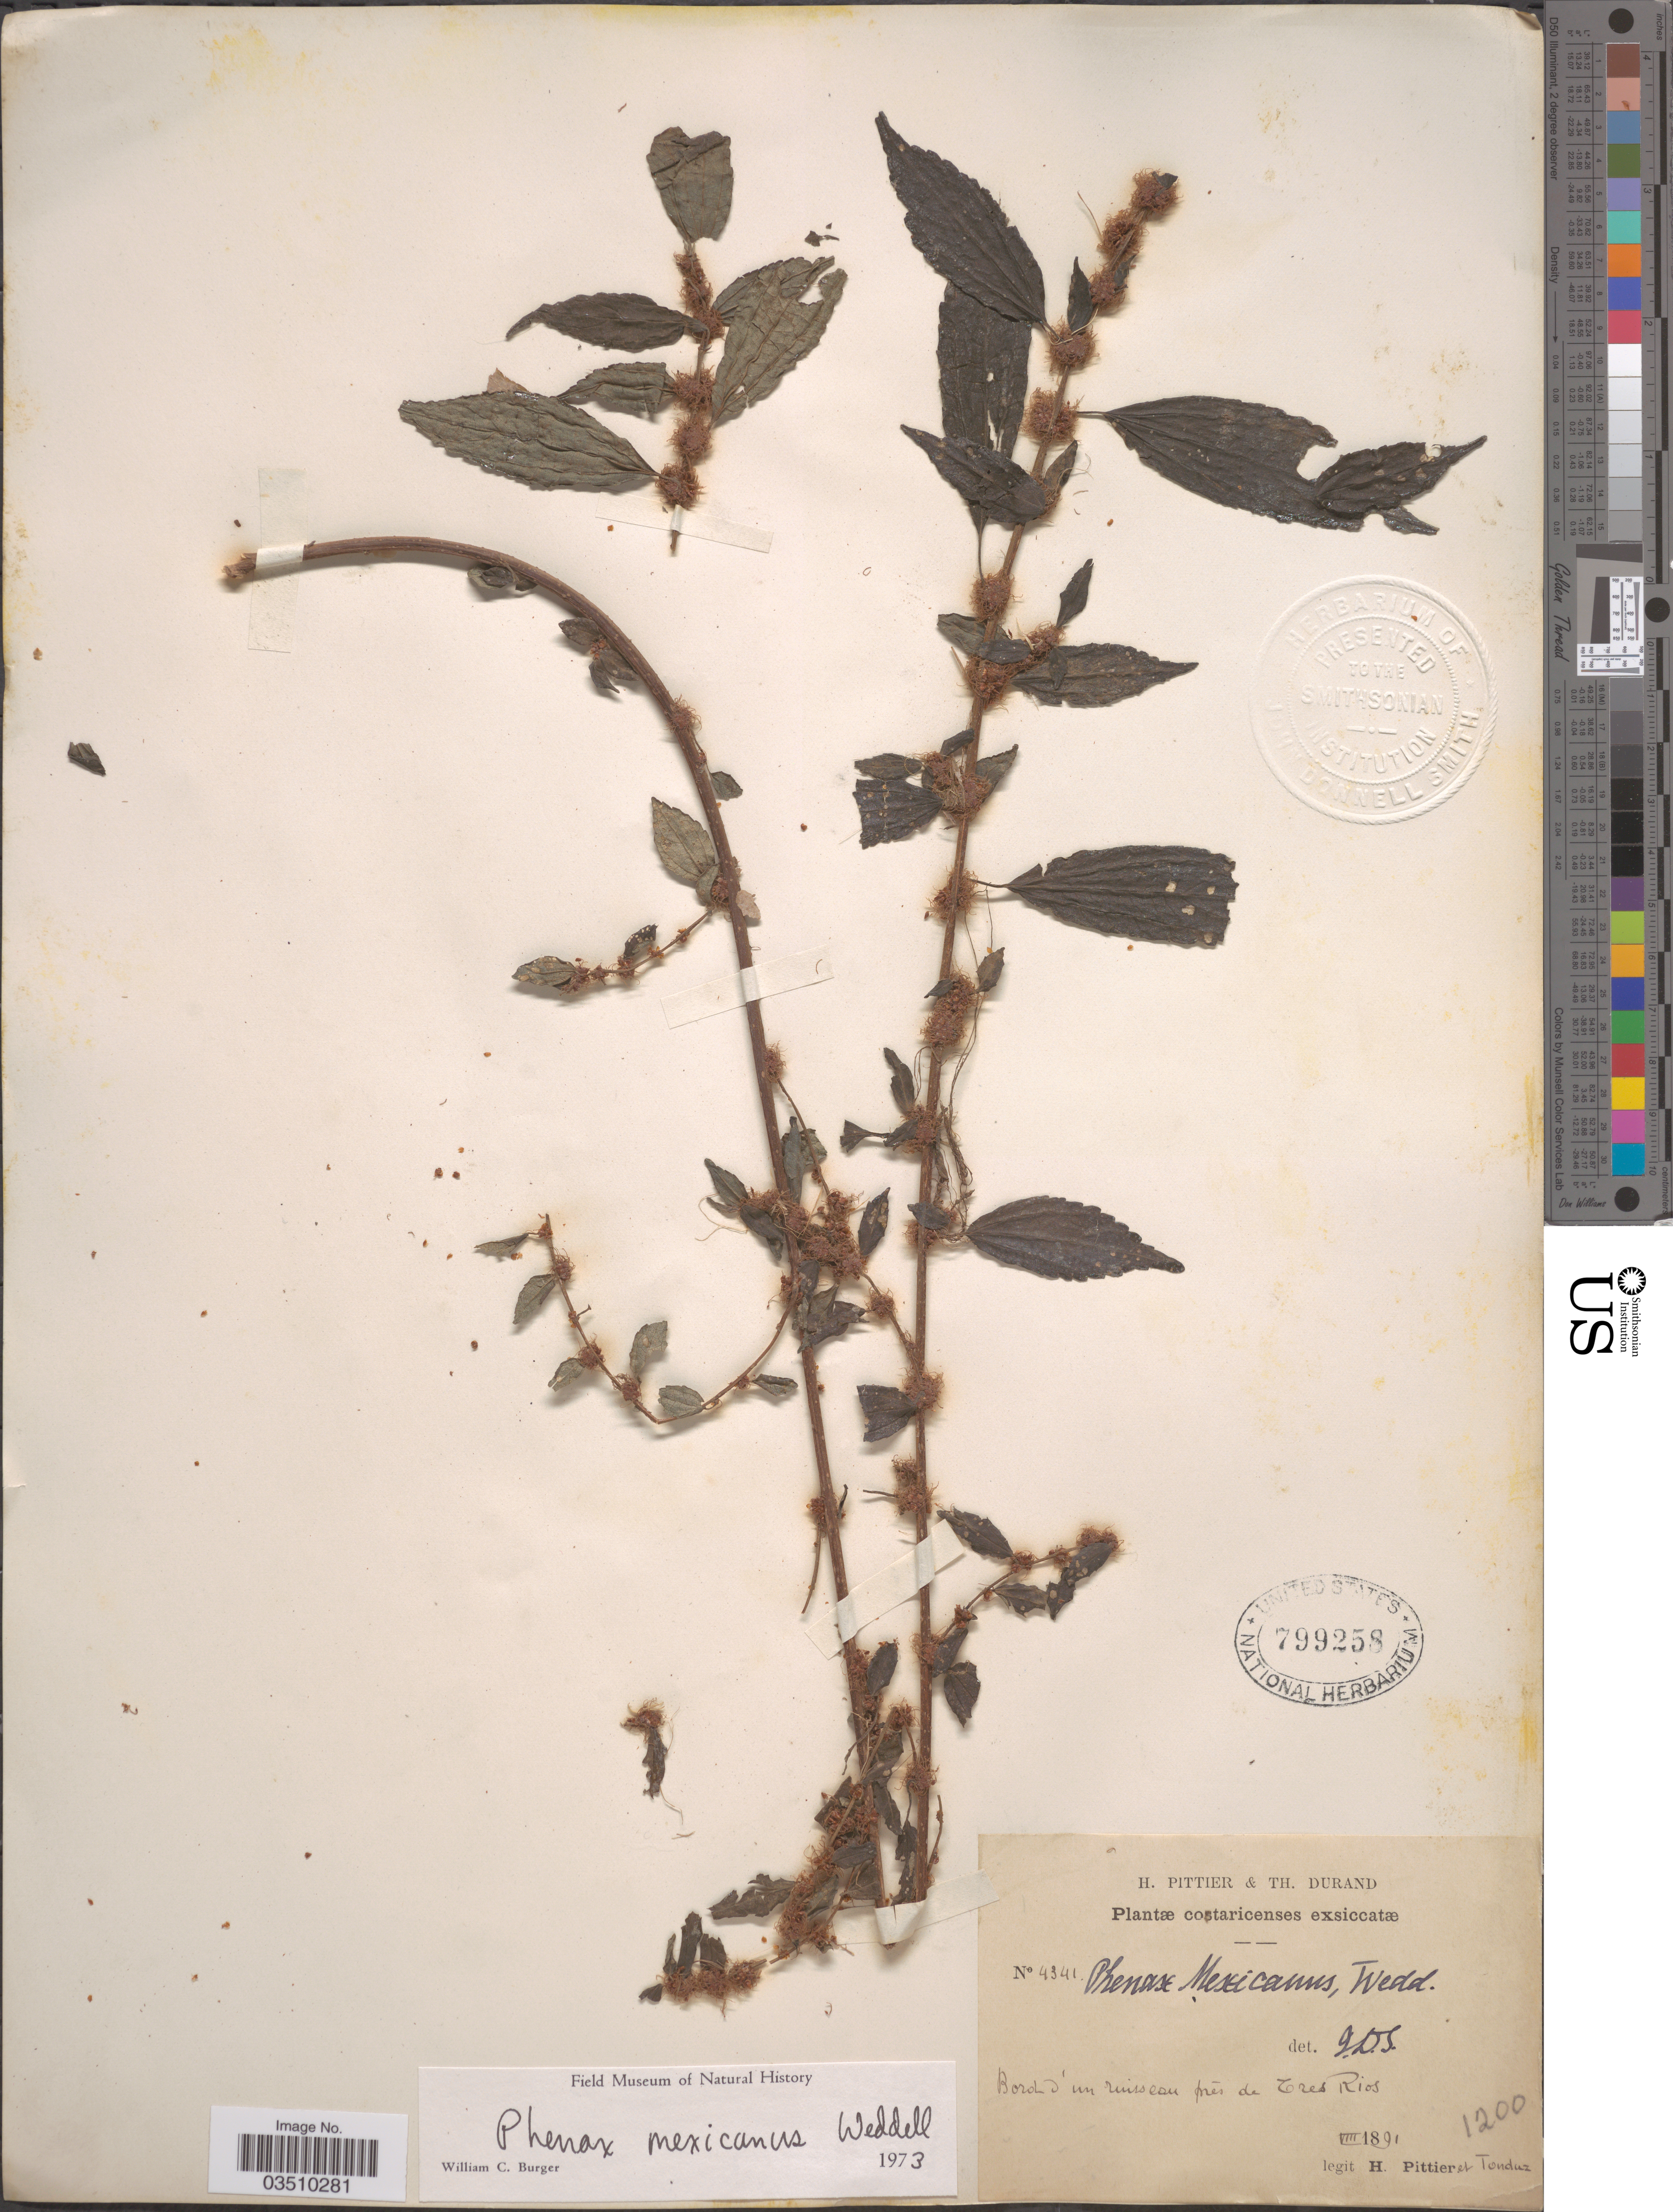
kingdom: Plantae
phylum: Tracheophyta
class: Magnoliopsida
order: Rosales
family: Urticaceae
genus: Phenax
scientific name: Phenax mexicanus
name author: Wedd.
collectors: H. F. Pittier & Tonduz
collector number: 4341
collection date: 1891-08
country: Costa Rica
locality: Bord d'un ruisseau prés de Tres Rios.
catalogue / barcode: US 799258